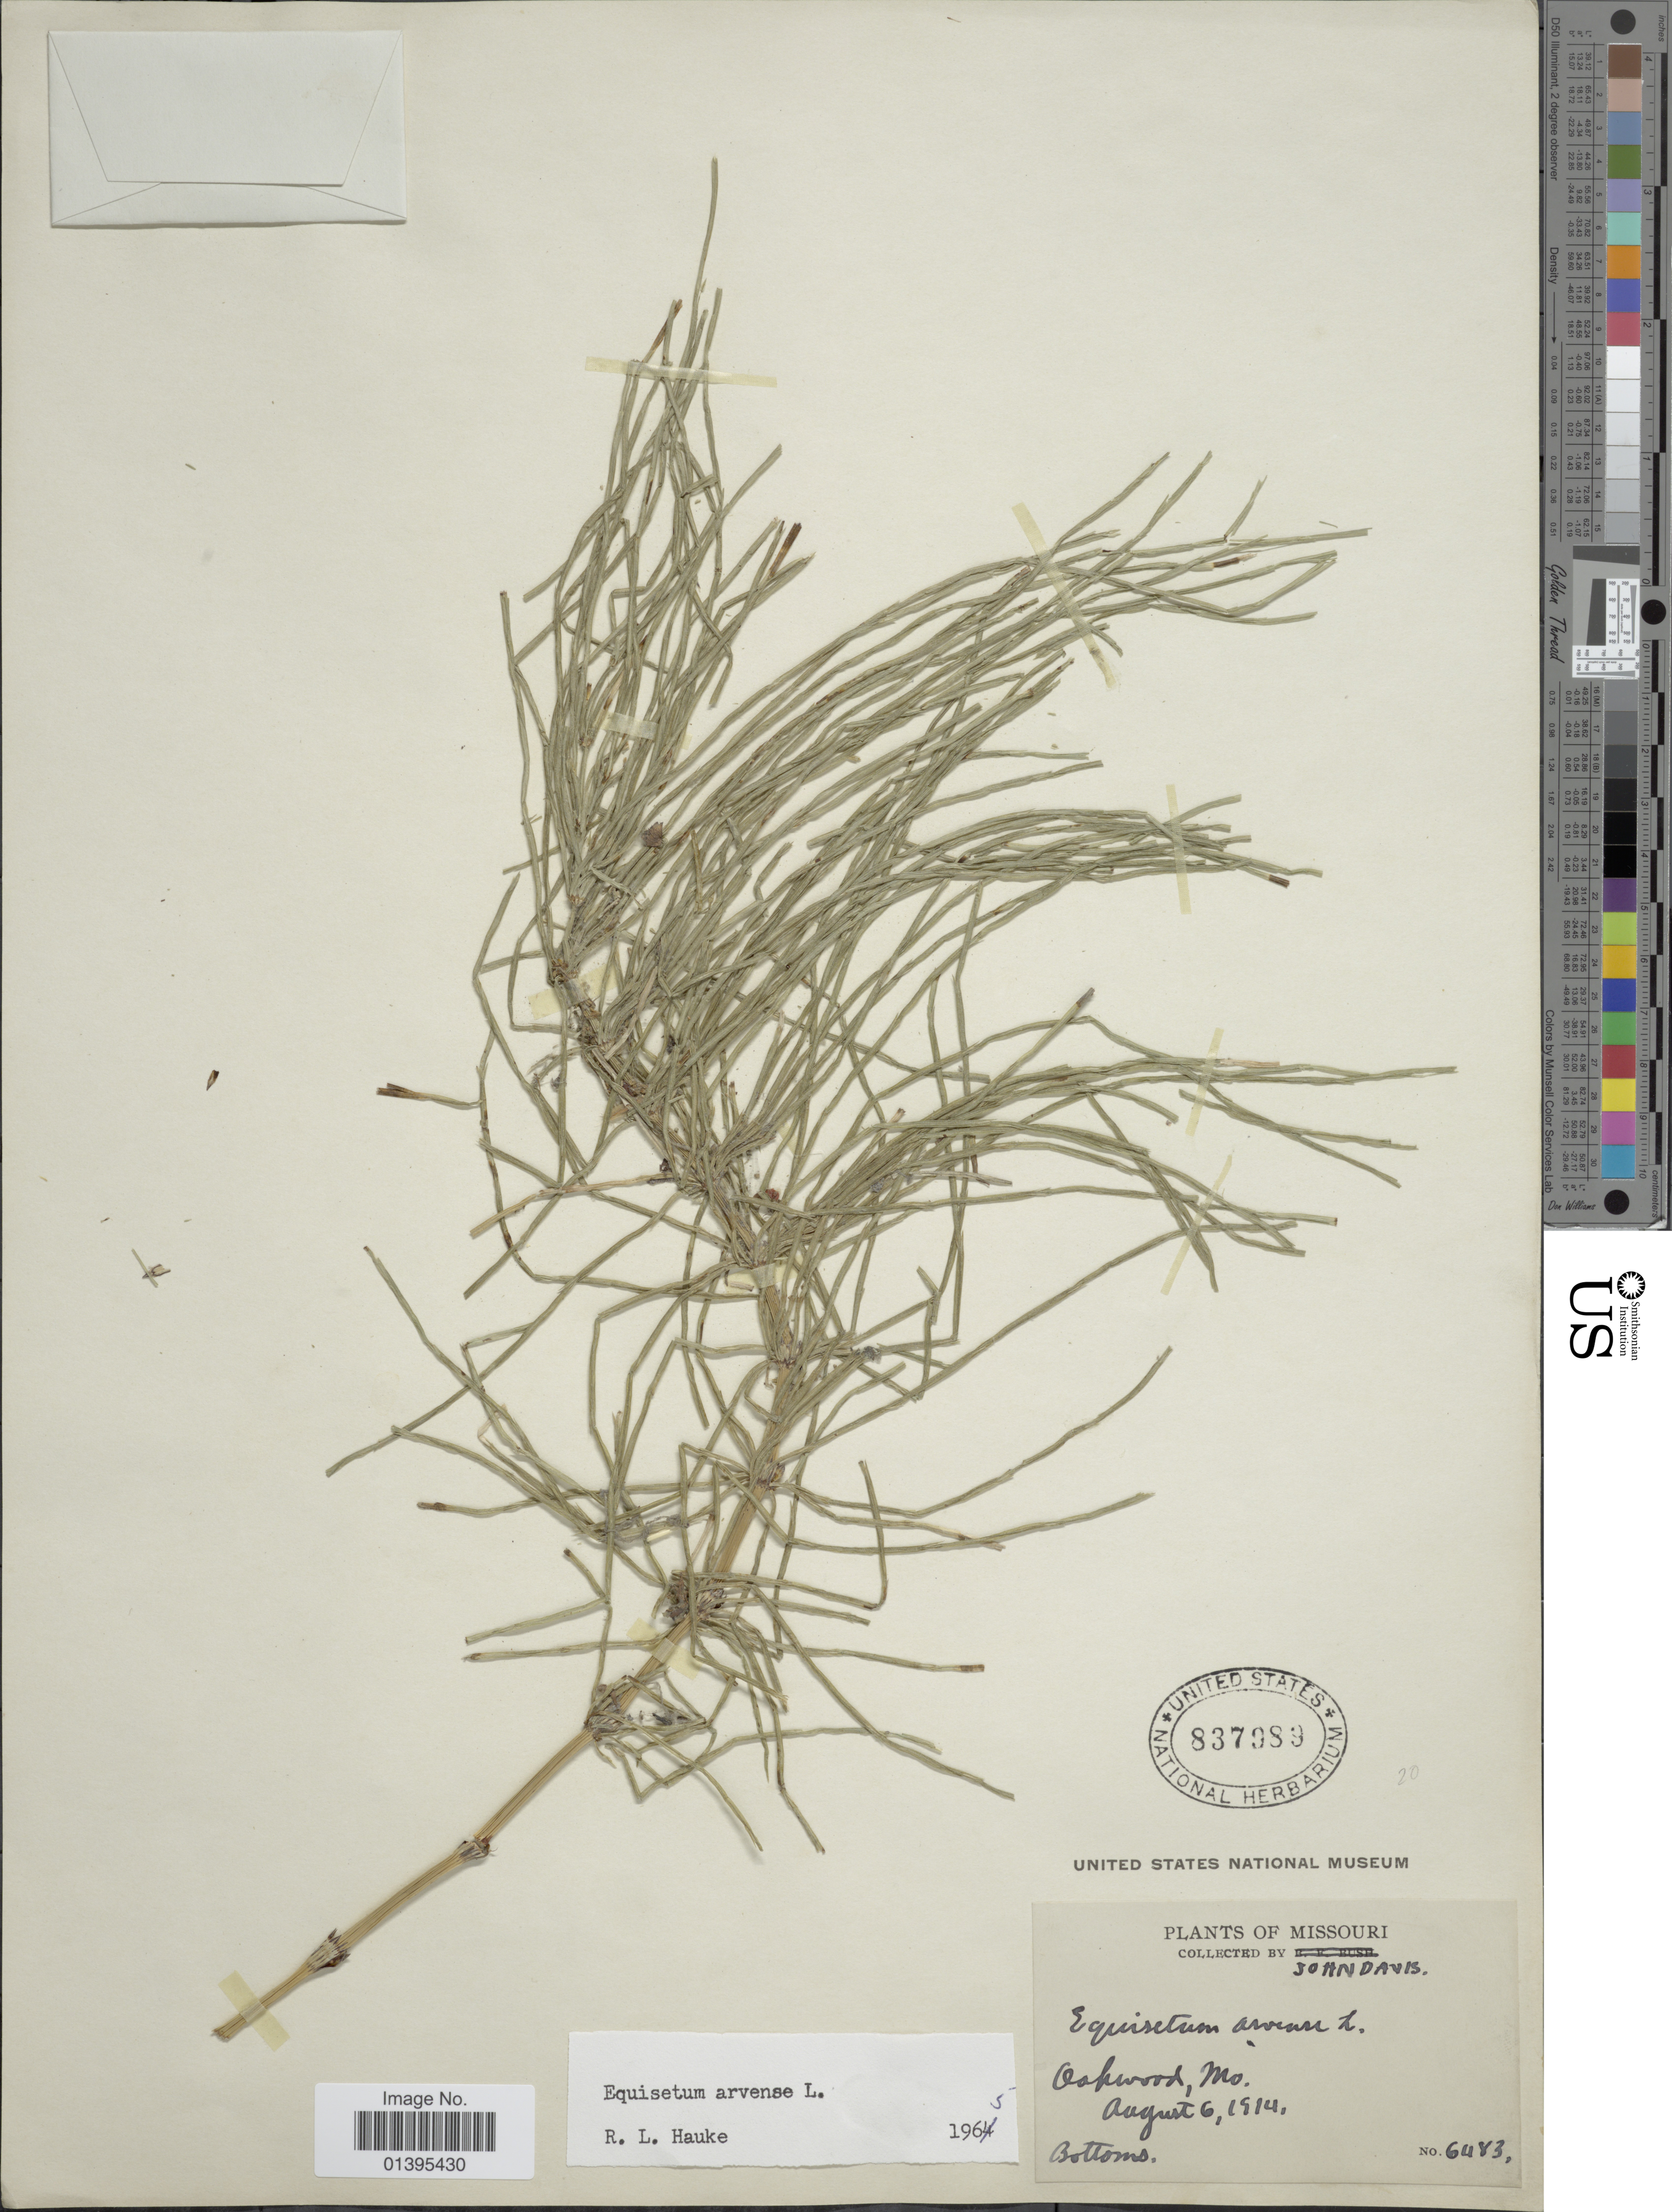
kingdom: Plantae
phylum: Tracheophyta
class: Polypodiopsida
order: Equisetales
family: Equisetaceae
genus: Equisetum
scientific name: Equisetum arvense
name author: L.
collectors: J. Davis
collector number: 6483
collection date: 1914-08-06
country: United States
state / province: Missouri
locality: Oakwood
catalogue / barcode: US 837989